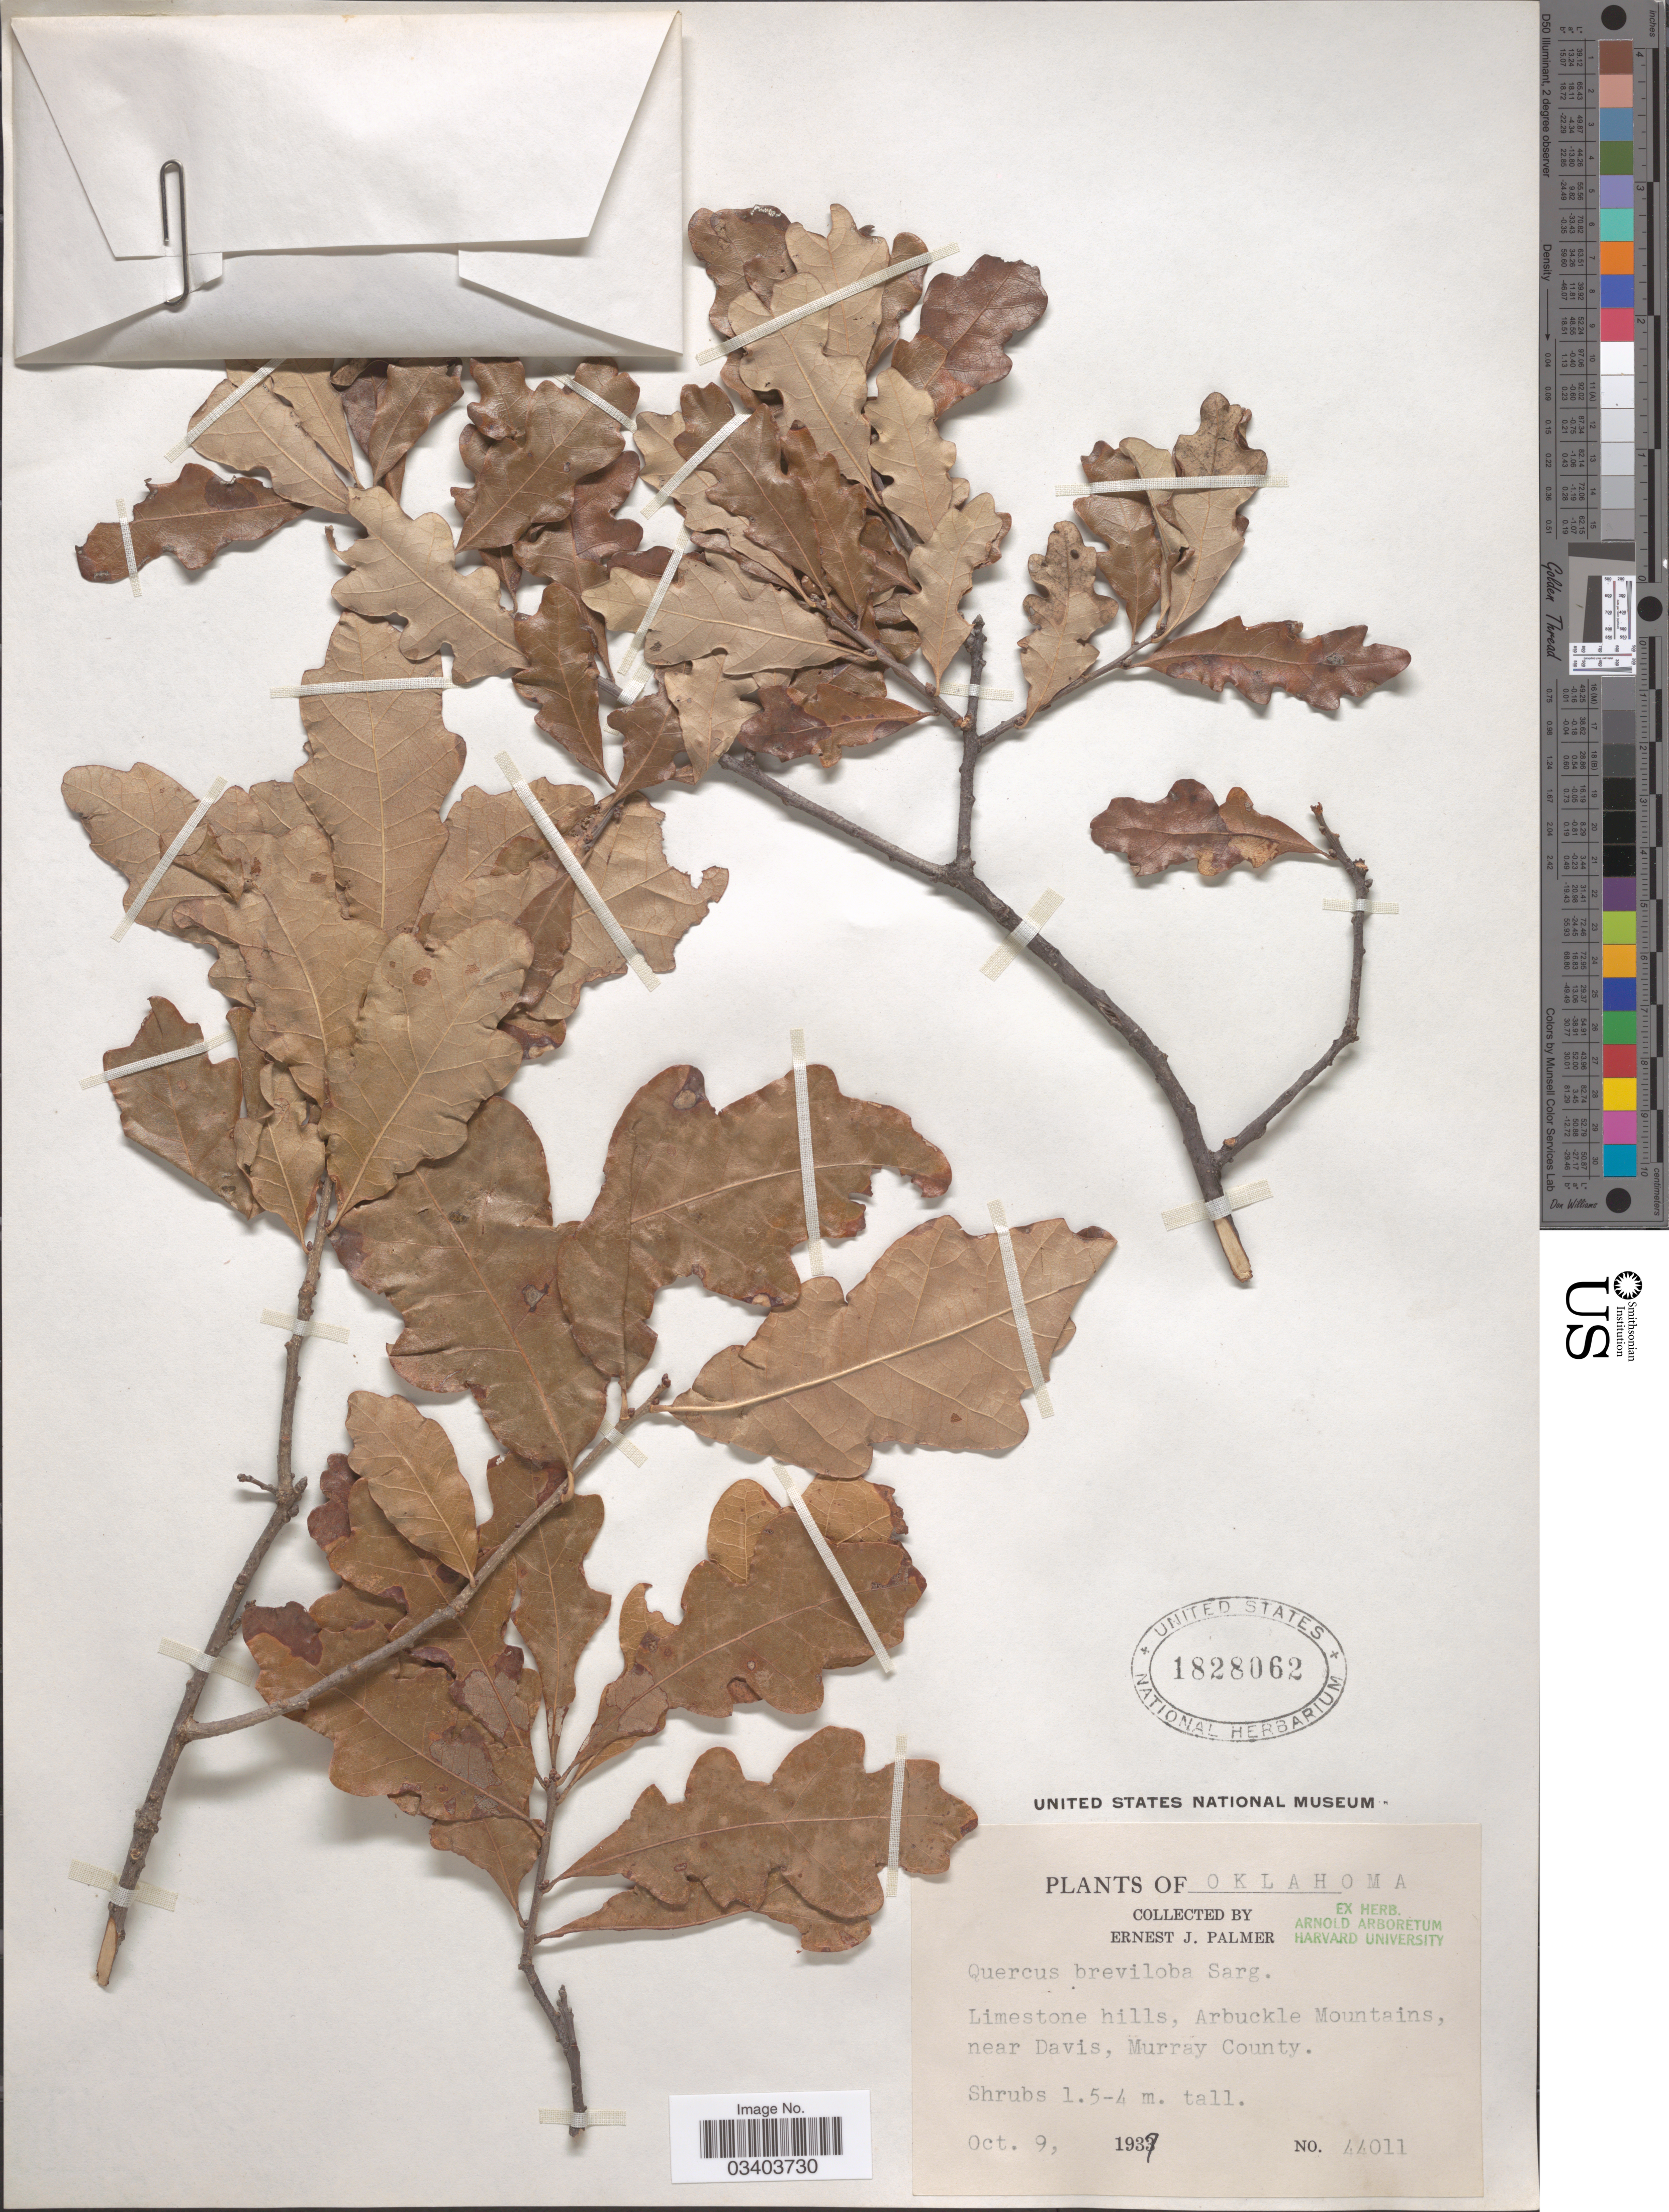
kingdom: Plantae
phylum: Tracheophyta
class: Magnoliopsida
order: Fagales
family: Fagaceae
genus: Quercus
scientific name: Quercus breviloba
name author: (Torr.) Sarg.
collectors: E. J. Palmer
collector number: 44011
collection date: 1937-10-09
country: United States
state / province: Oklahoma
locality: Limestone hills, Arbuckle Mountains, near Davis, Murray County.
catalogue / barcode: US 1828062